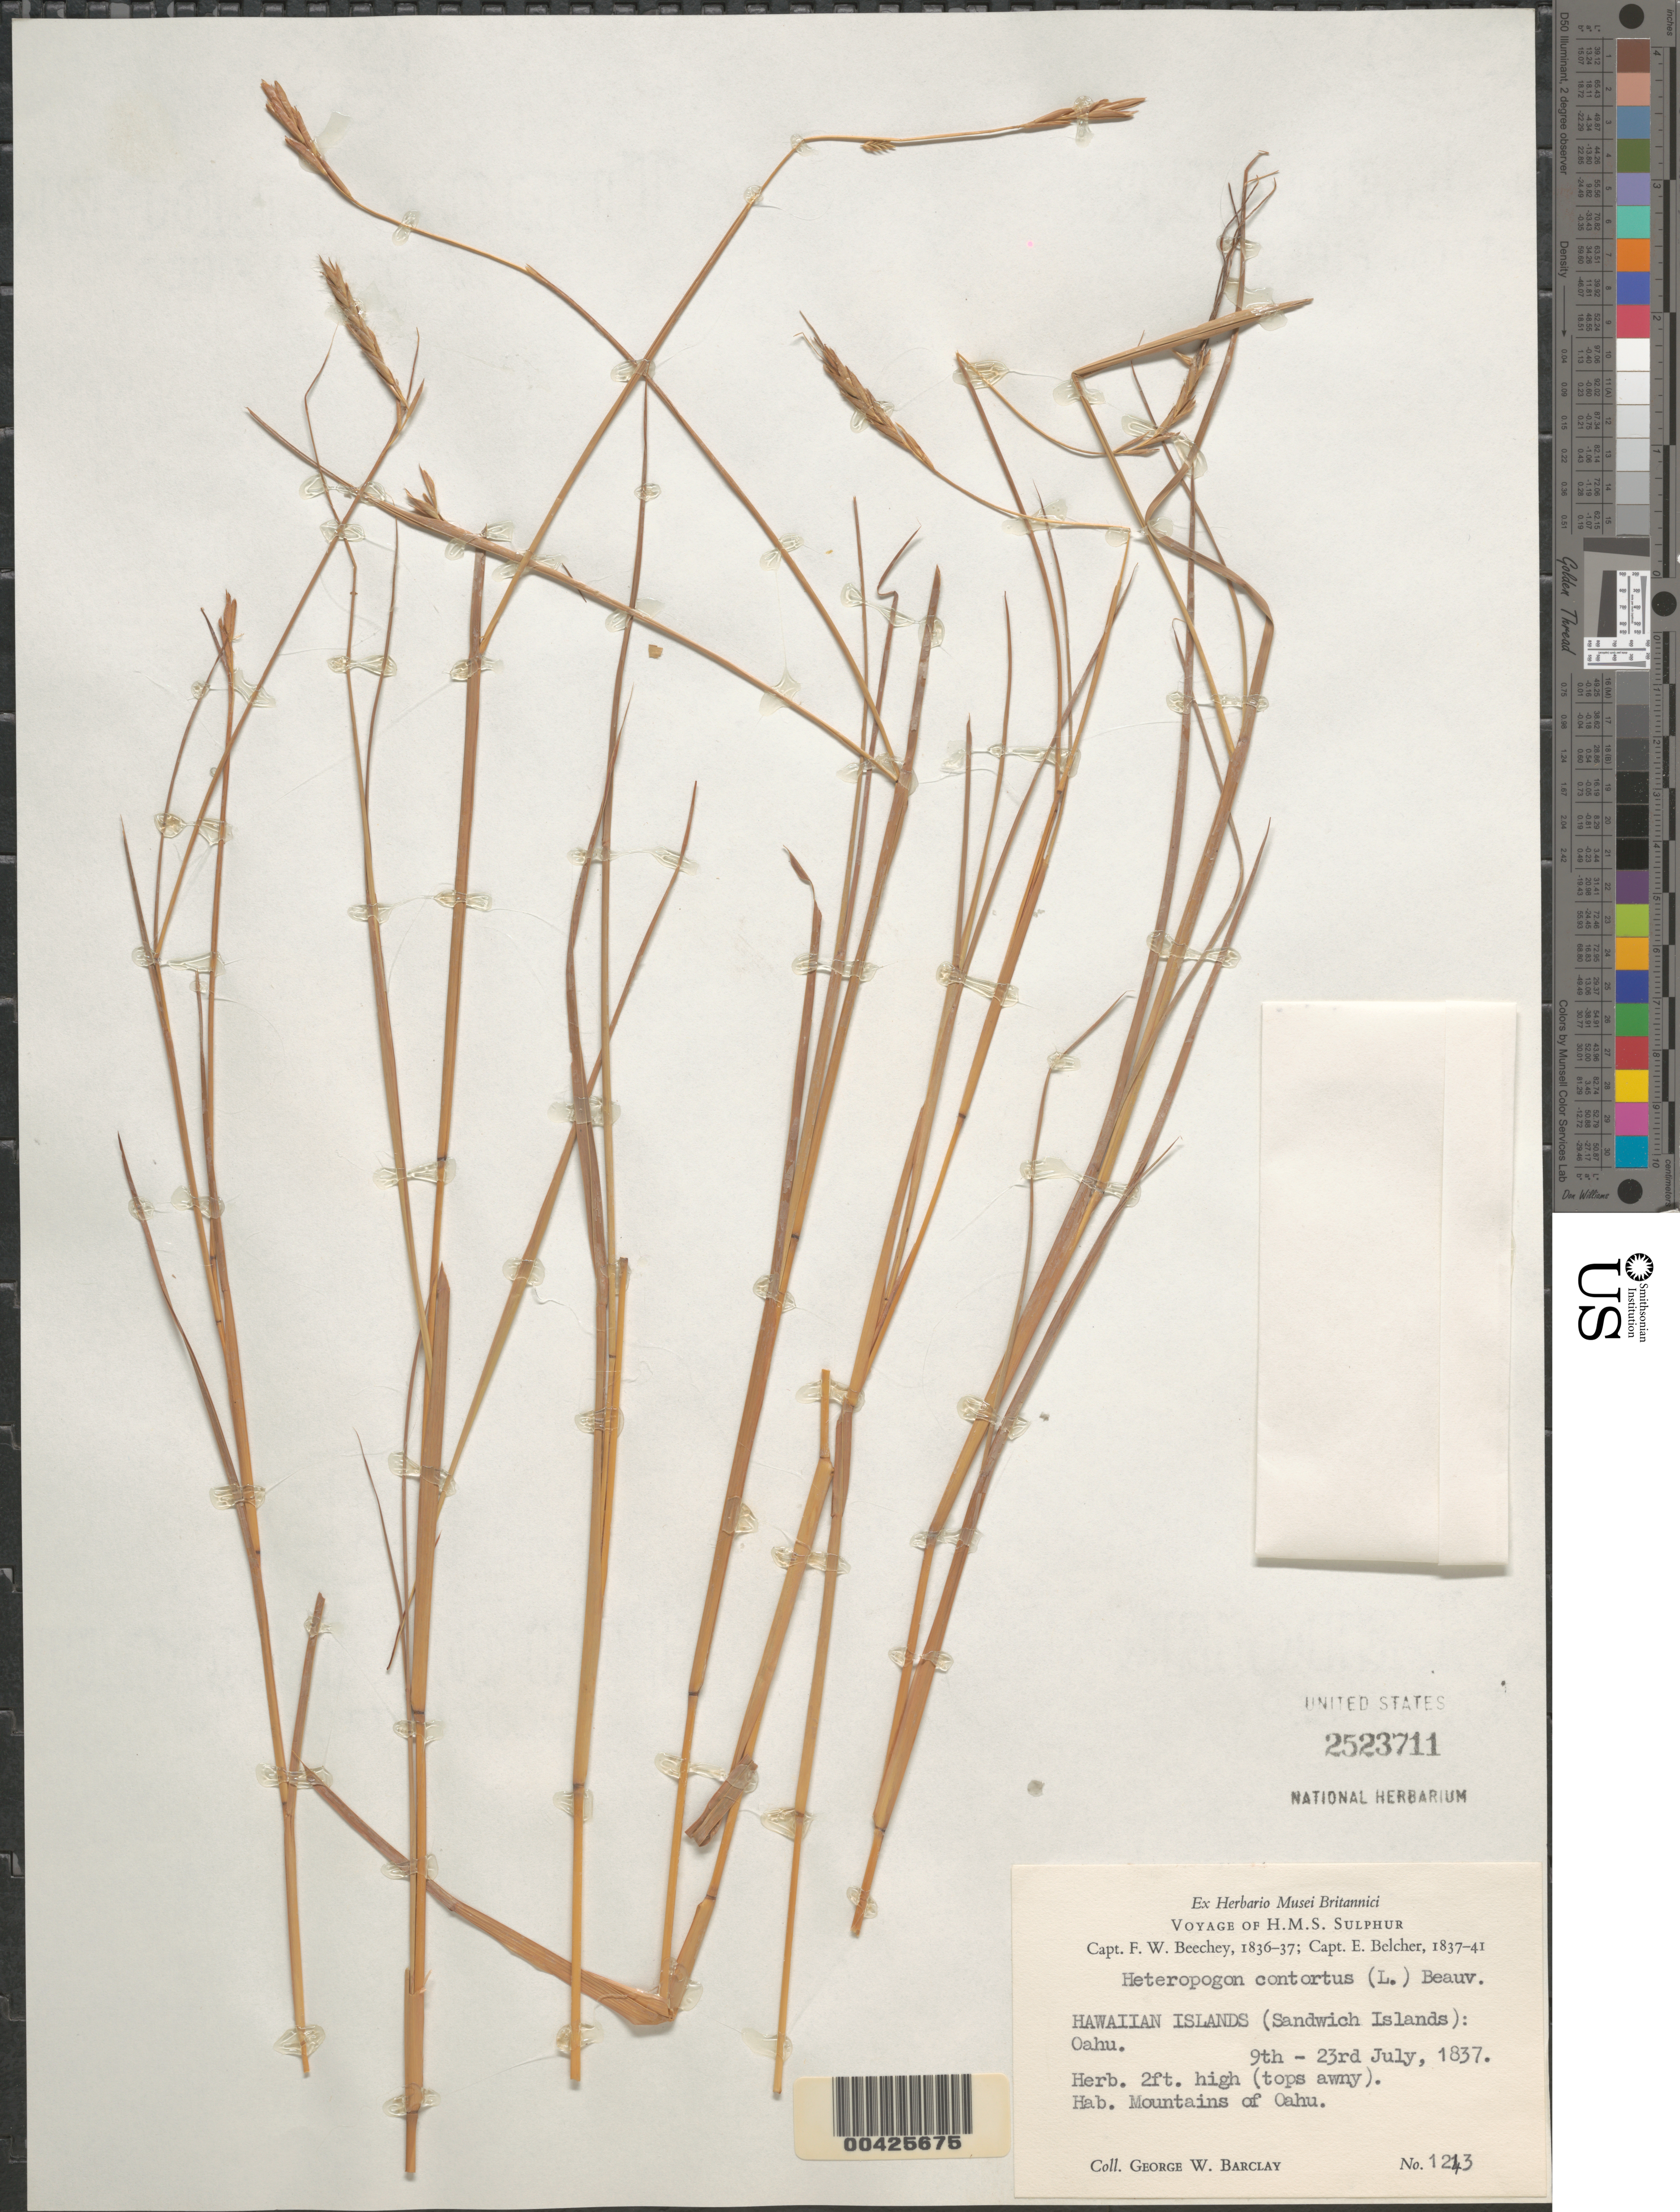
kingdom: Plantae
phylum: Tracheophyta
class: Liliopsida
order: Poales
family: Poaceae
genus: Heteropogon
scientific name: Heteropogon contortus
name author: (L.) P. Beauv. ex Roem. & Schult.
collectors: G. W. Barclay, F. Beechey & E. Belcher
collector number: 1243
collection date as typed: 9 Jul 1837 to 23 Jul 1837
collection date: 1837-07-09/1837-07-23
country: United States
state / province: Hawaii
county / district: Kauai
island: Kaua'i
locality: Mountains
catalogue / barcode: US 2523711